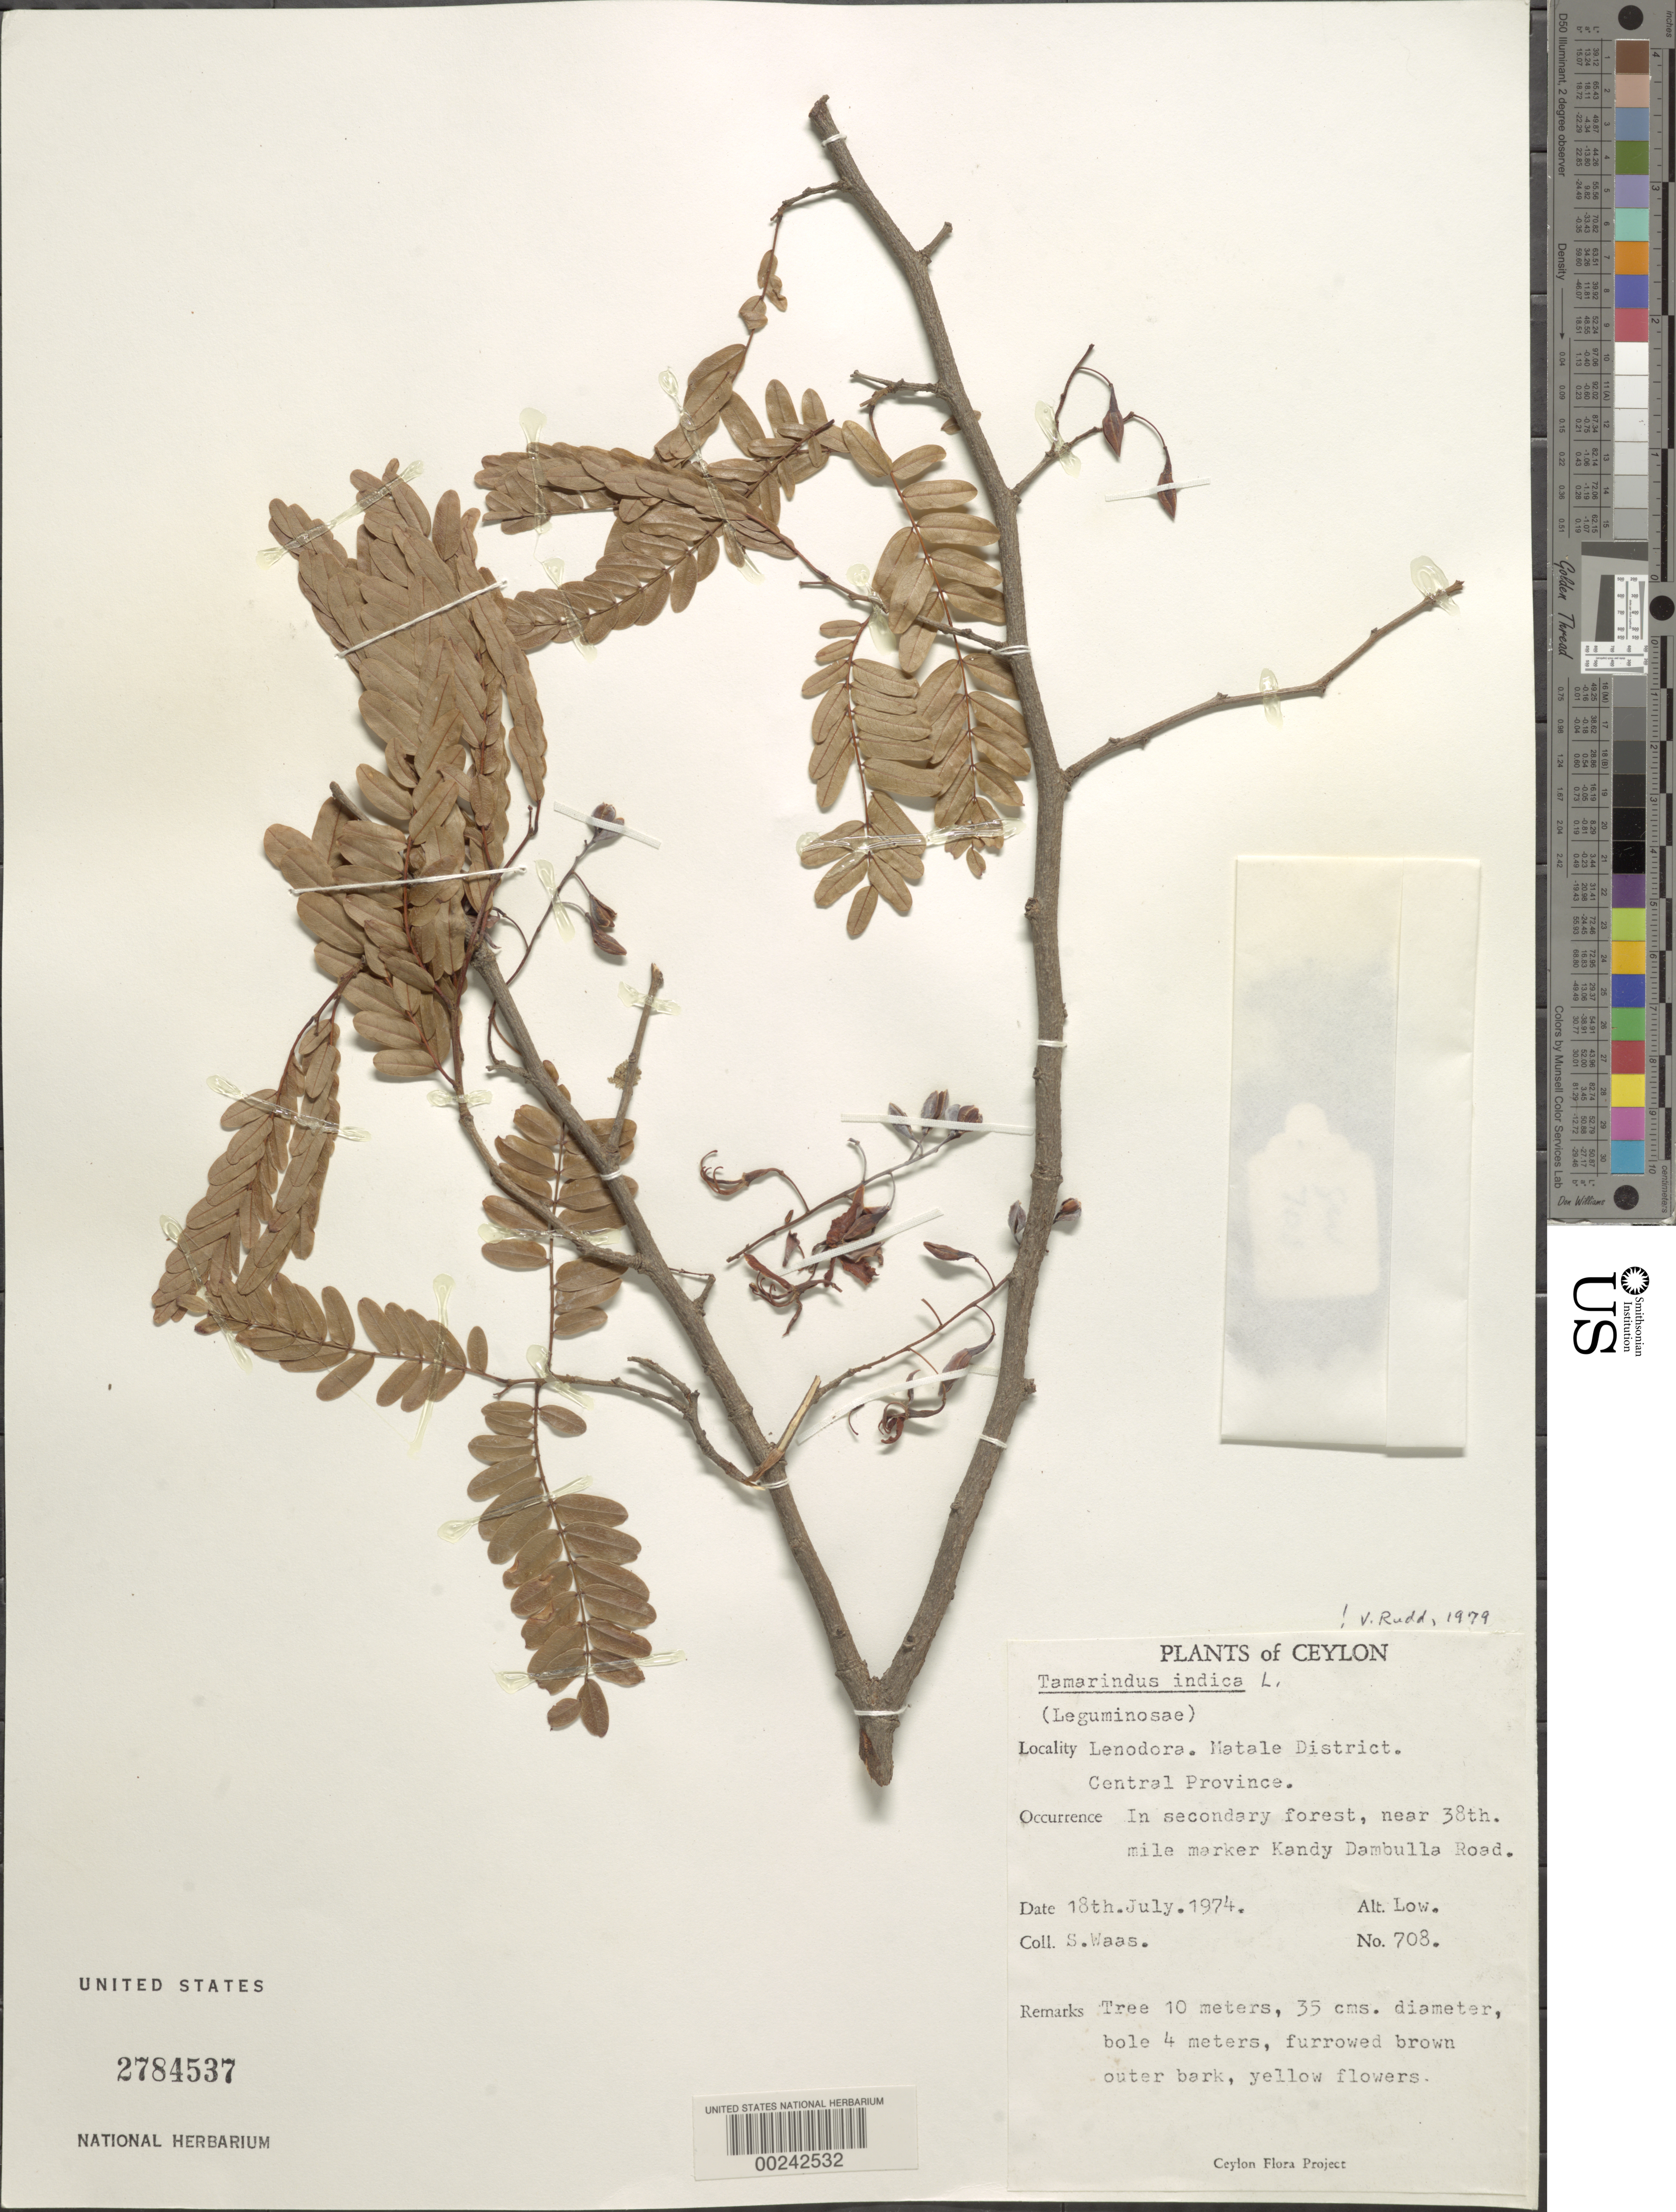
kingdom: Plantae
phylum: Tracheophyta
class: Magnoliopsida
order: Fabales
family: Fabaceae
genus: Tamarindus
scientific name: Tamarindus indica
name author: L.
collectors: S. Waas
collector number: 708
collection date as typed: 18 Jul 1974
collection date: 1974-07-18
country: Sri Lanka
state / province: Central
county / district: Matale Dist.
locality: Lenodora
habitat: In secondary forest, near 38th mi marker kandy dambulla road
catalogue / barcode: US 2784537